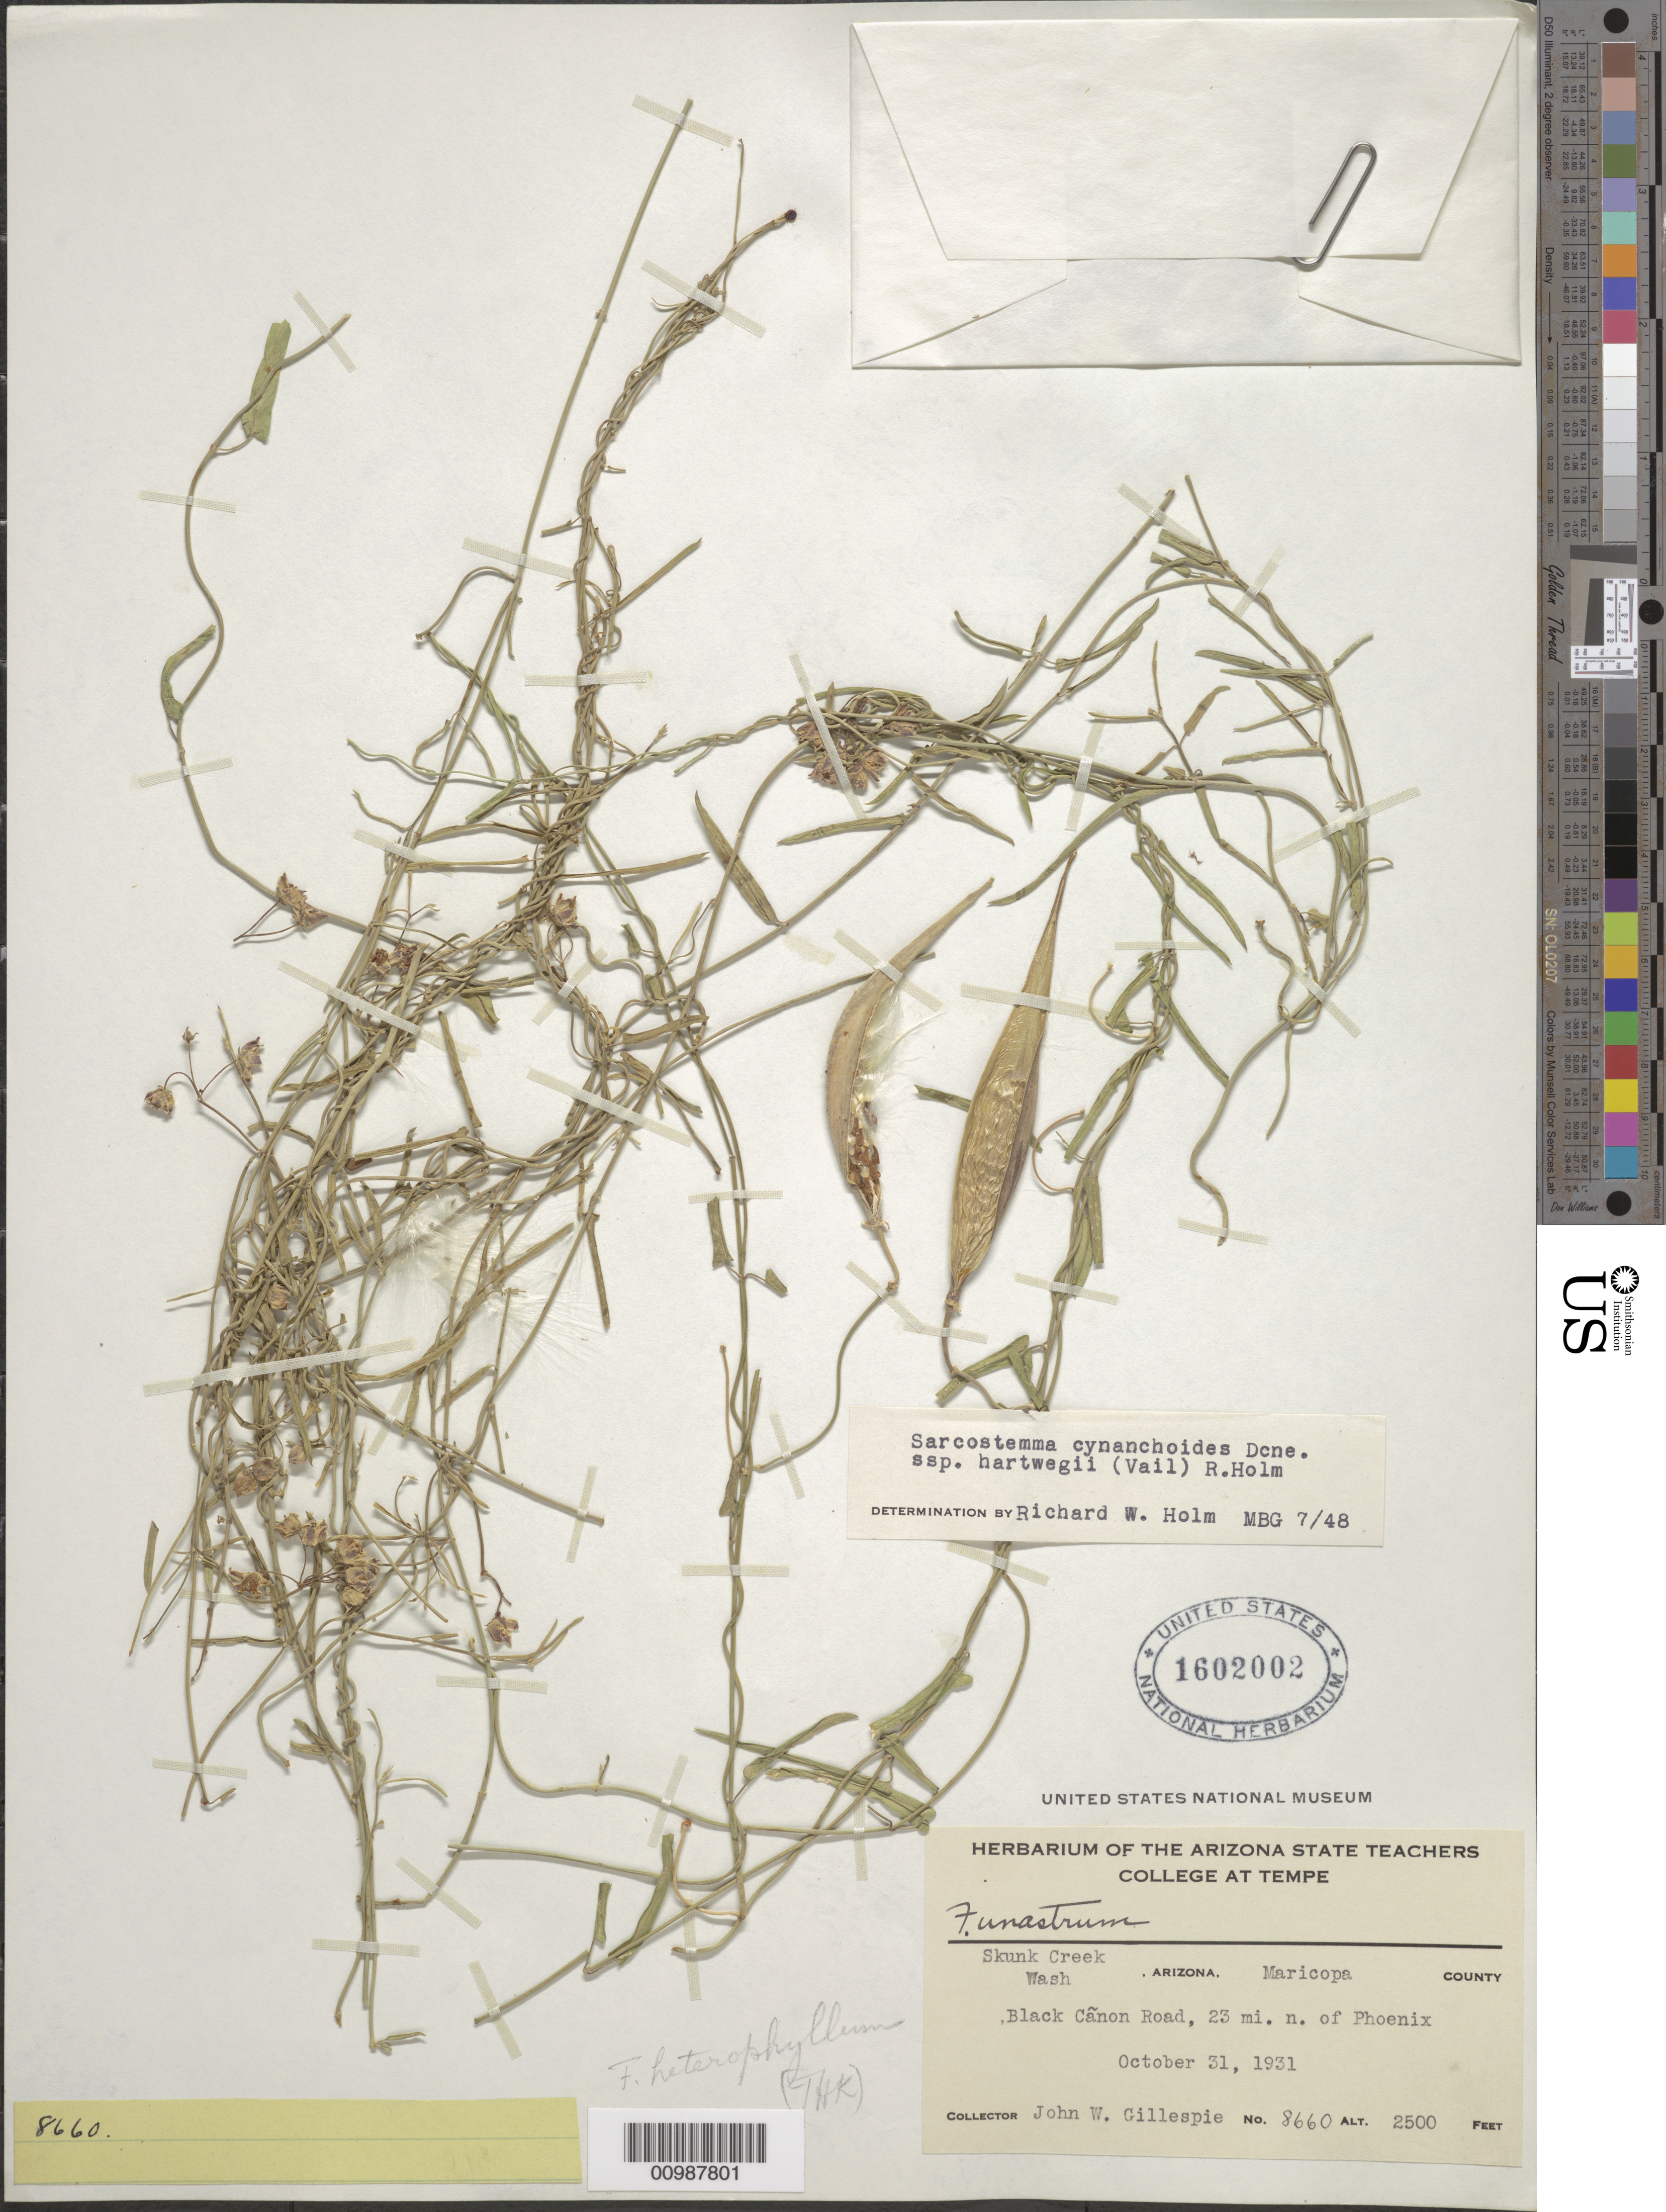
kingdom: Plantae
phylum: Tracheophyta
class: Magnoliopsida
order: Gentianales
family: Apocynaceae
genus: Sarcostemma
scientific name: Sarcostemma cynanchoides subsp. hartwegii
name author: (Vail) R.W. Holm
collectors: J. W. Gillespie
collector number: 8660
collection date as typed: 31 Oct 1931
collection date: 1931-10-31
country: United States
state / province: Arizona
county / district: Maricopa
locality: Black Canyon Road, 23 miles north of Phoenix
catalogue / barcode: US 1602002